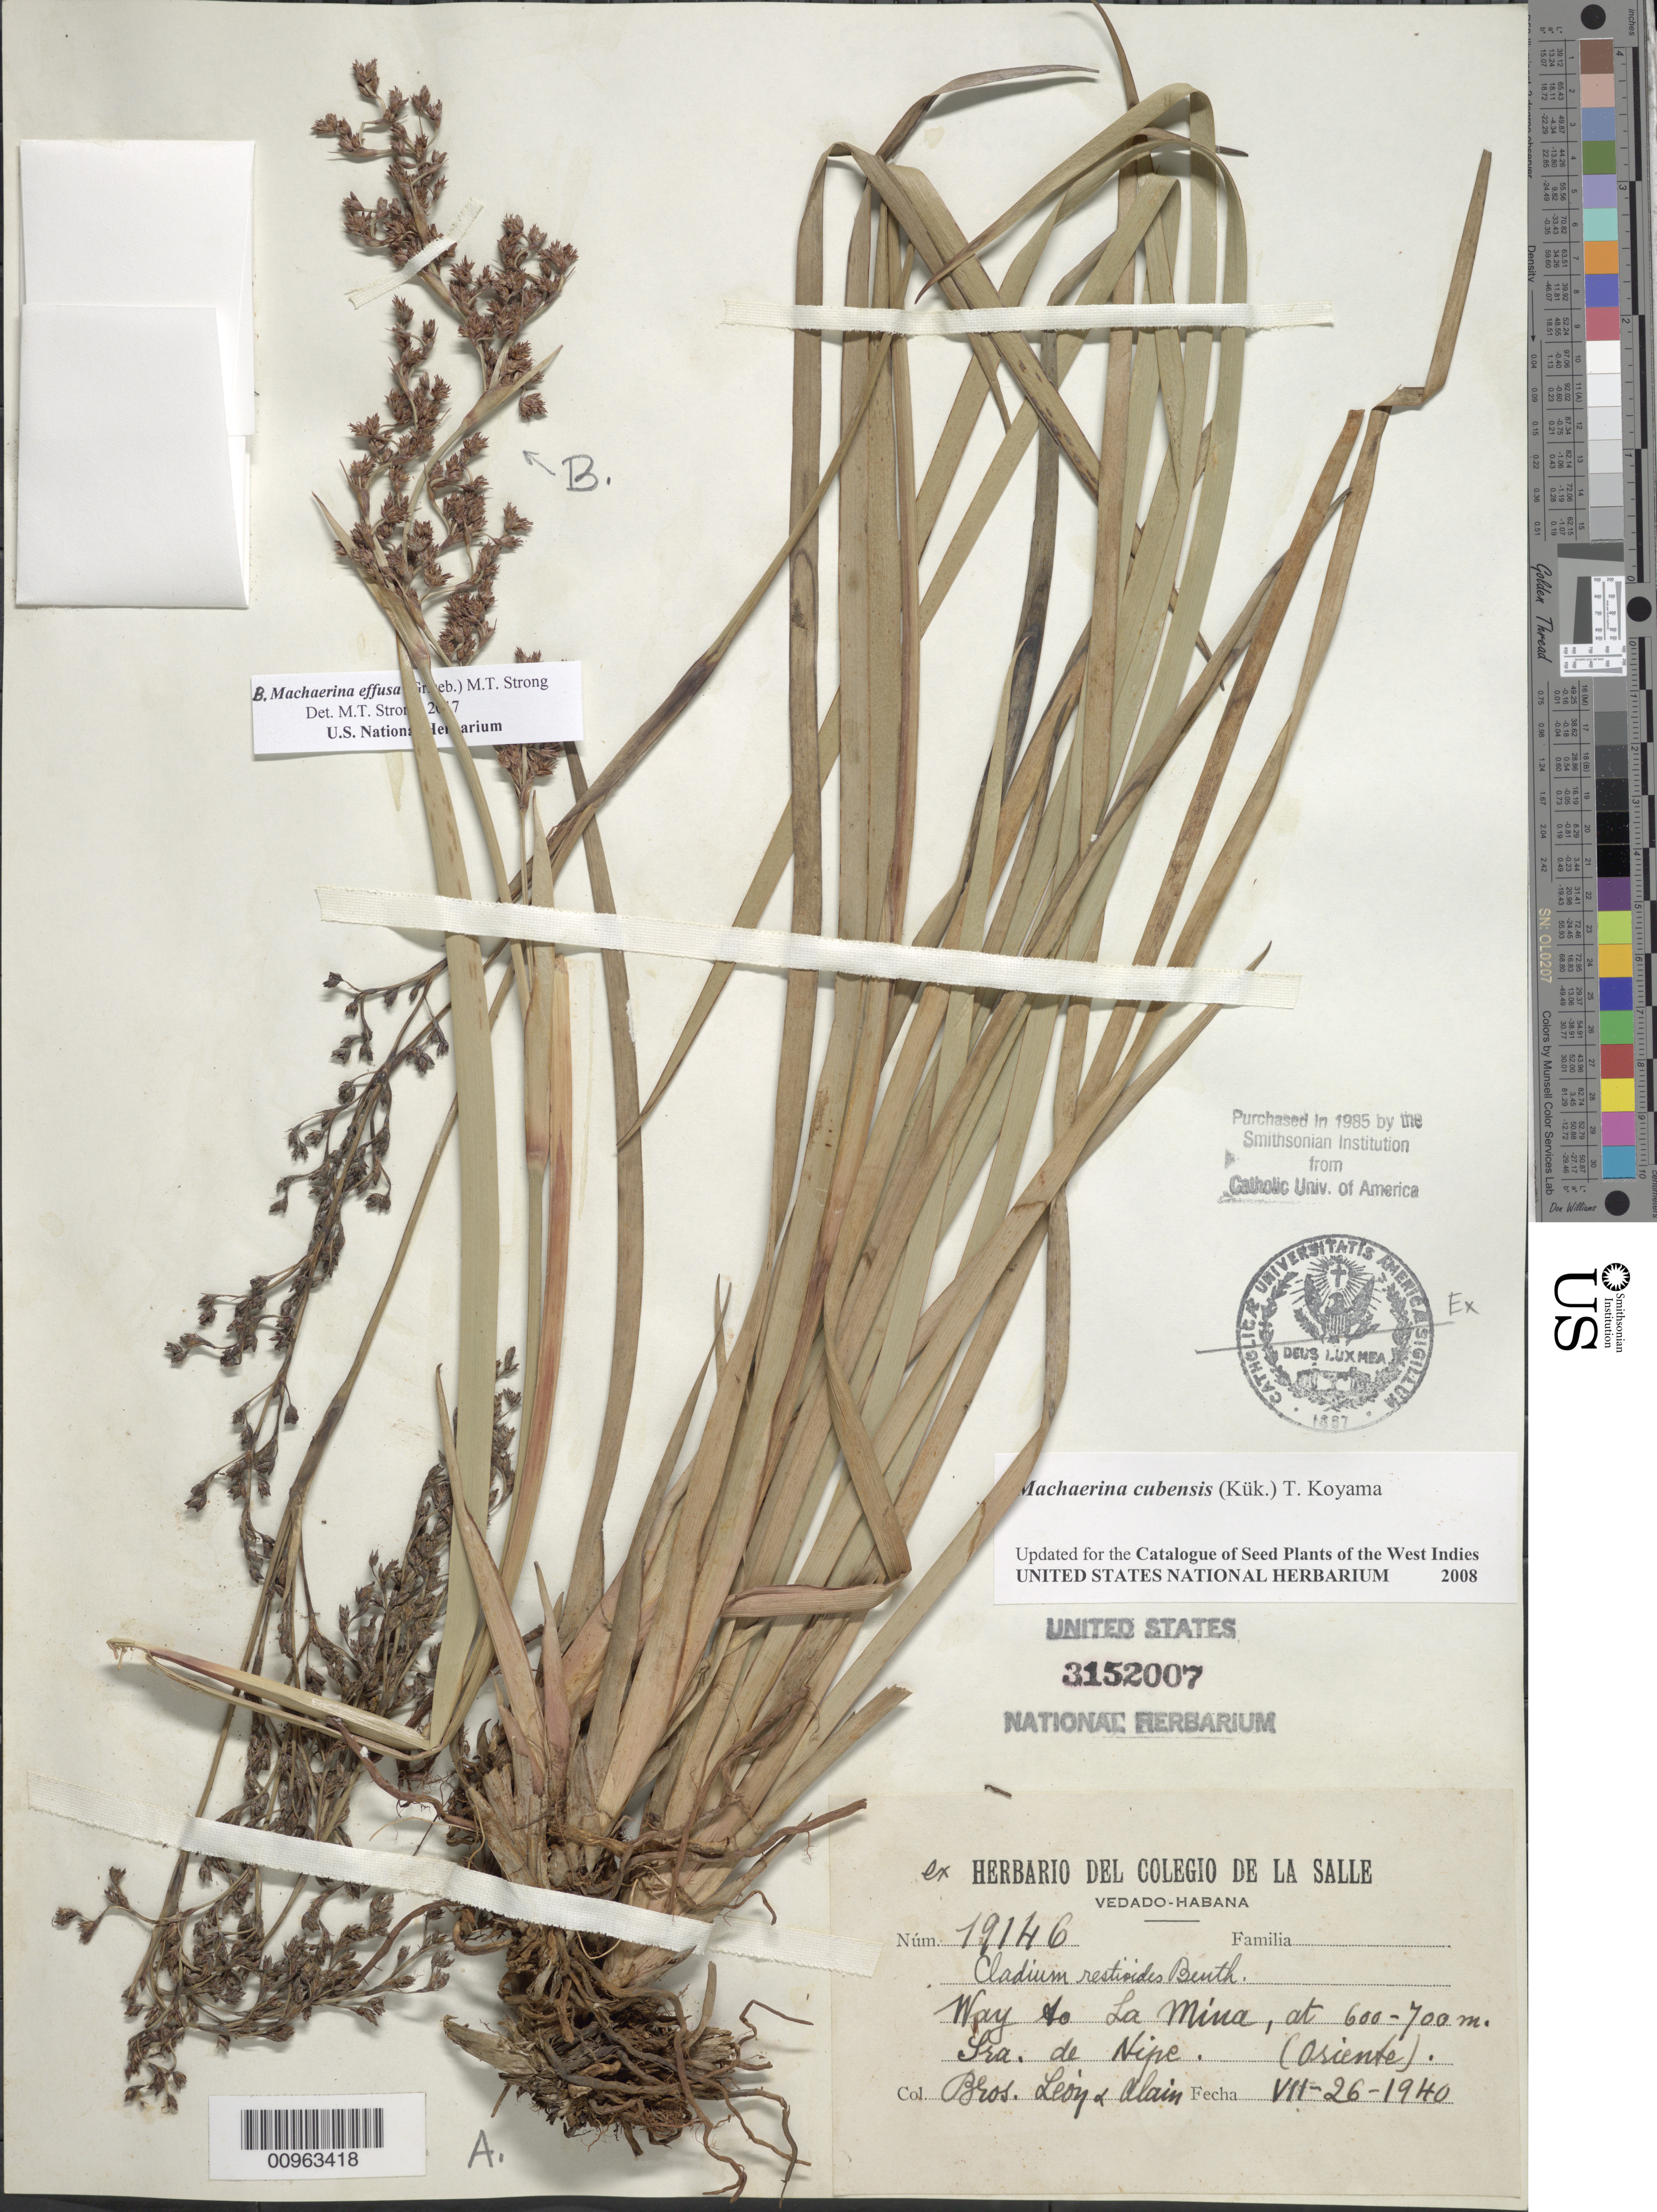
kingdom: Plantae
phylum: Tracheophyta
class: Liliopsida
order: Poales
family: Cyperaceae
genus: Machaerina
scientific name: Machaerina cubensis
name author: (Kük.) T. Koyama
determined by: Strong, M. T., (US), Smithsonian Institution - National Museum of Natural History (UNITED STATES)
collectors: Bro. León & A. H. Liogier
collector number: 19146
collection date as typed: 26 Jul 1940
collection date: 1940-07-26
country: Cuba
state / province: Holguín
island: Cuba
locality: Way to La Mina, Sierra de Nipe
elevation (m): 600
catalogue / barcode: US 3152007